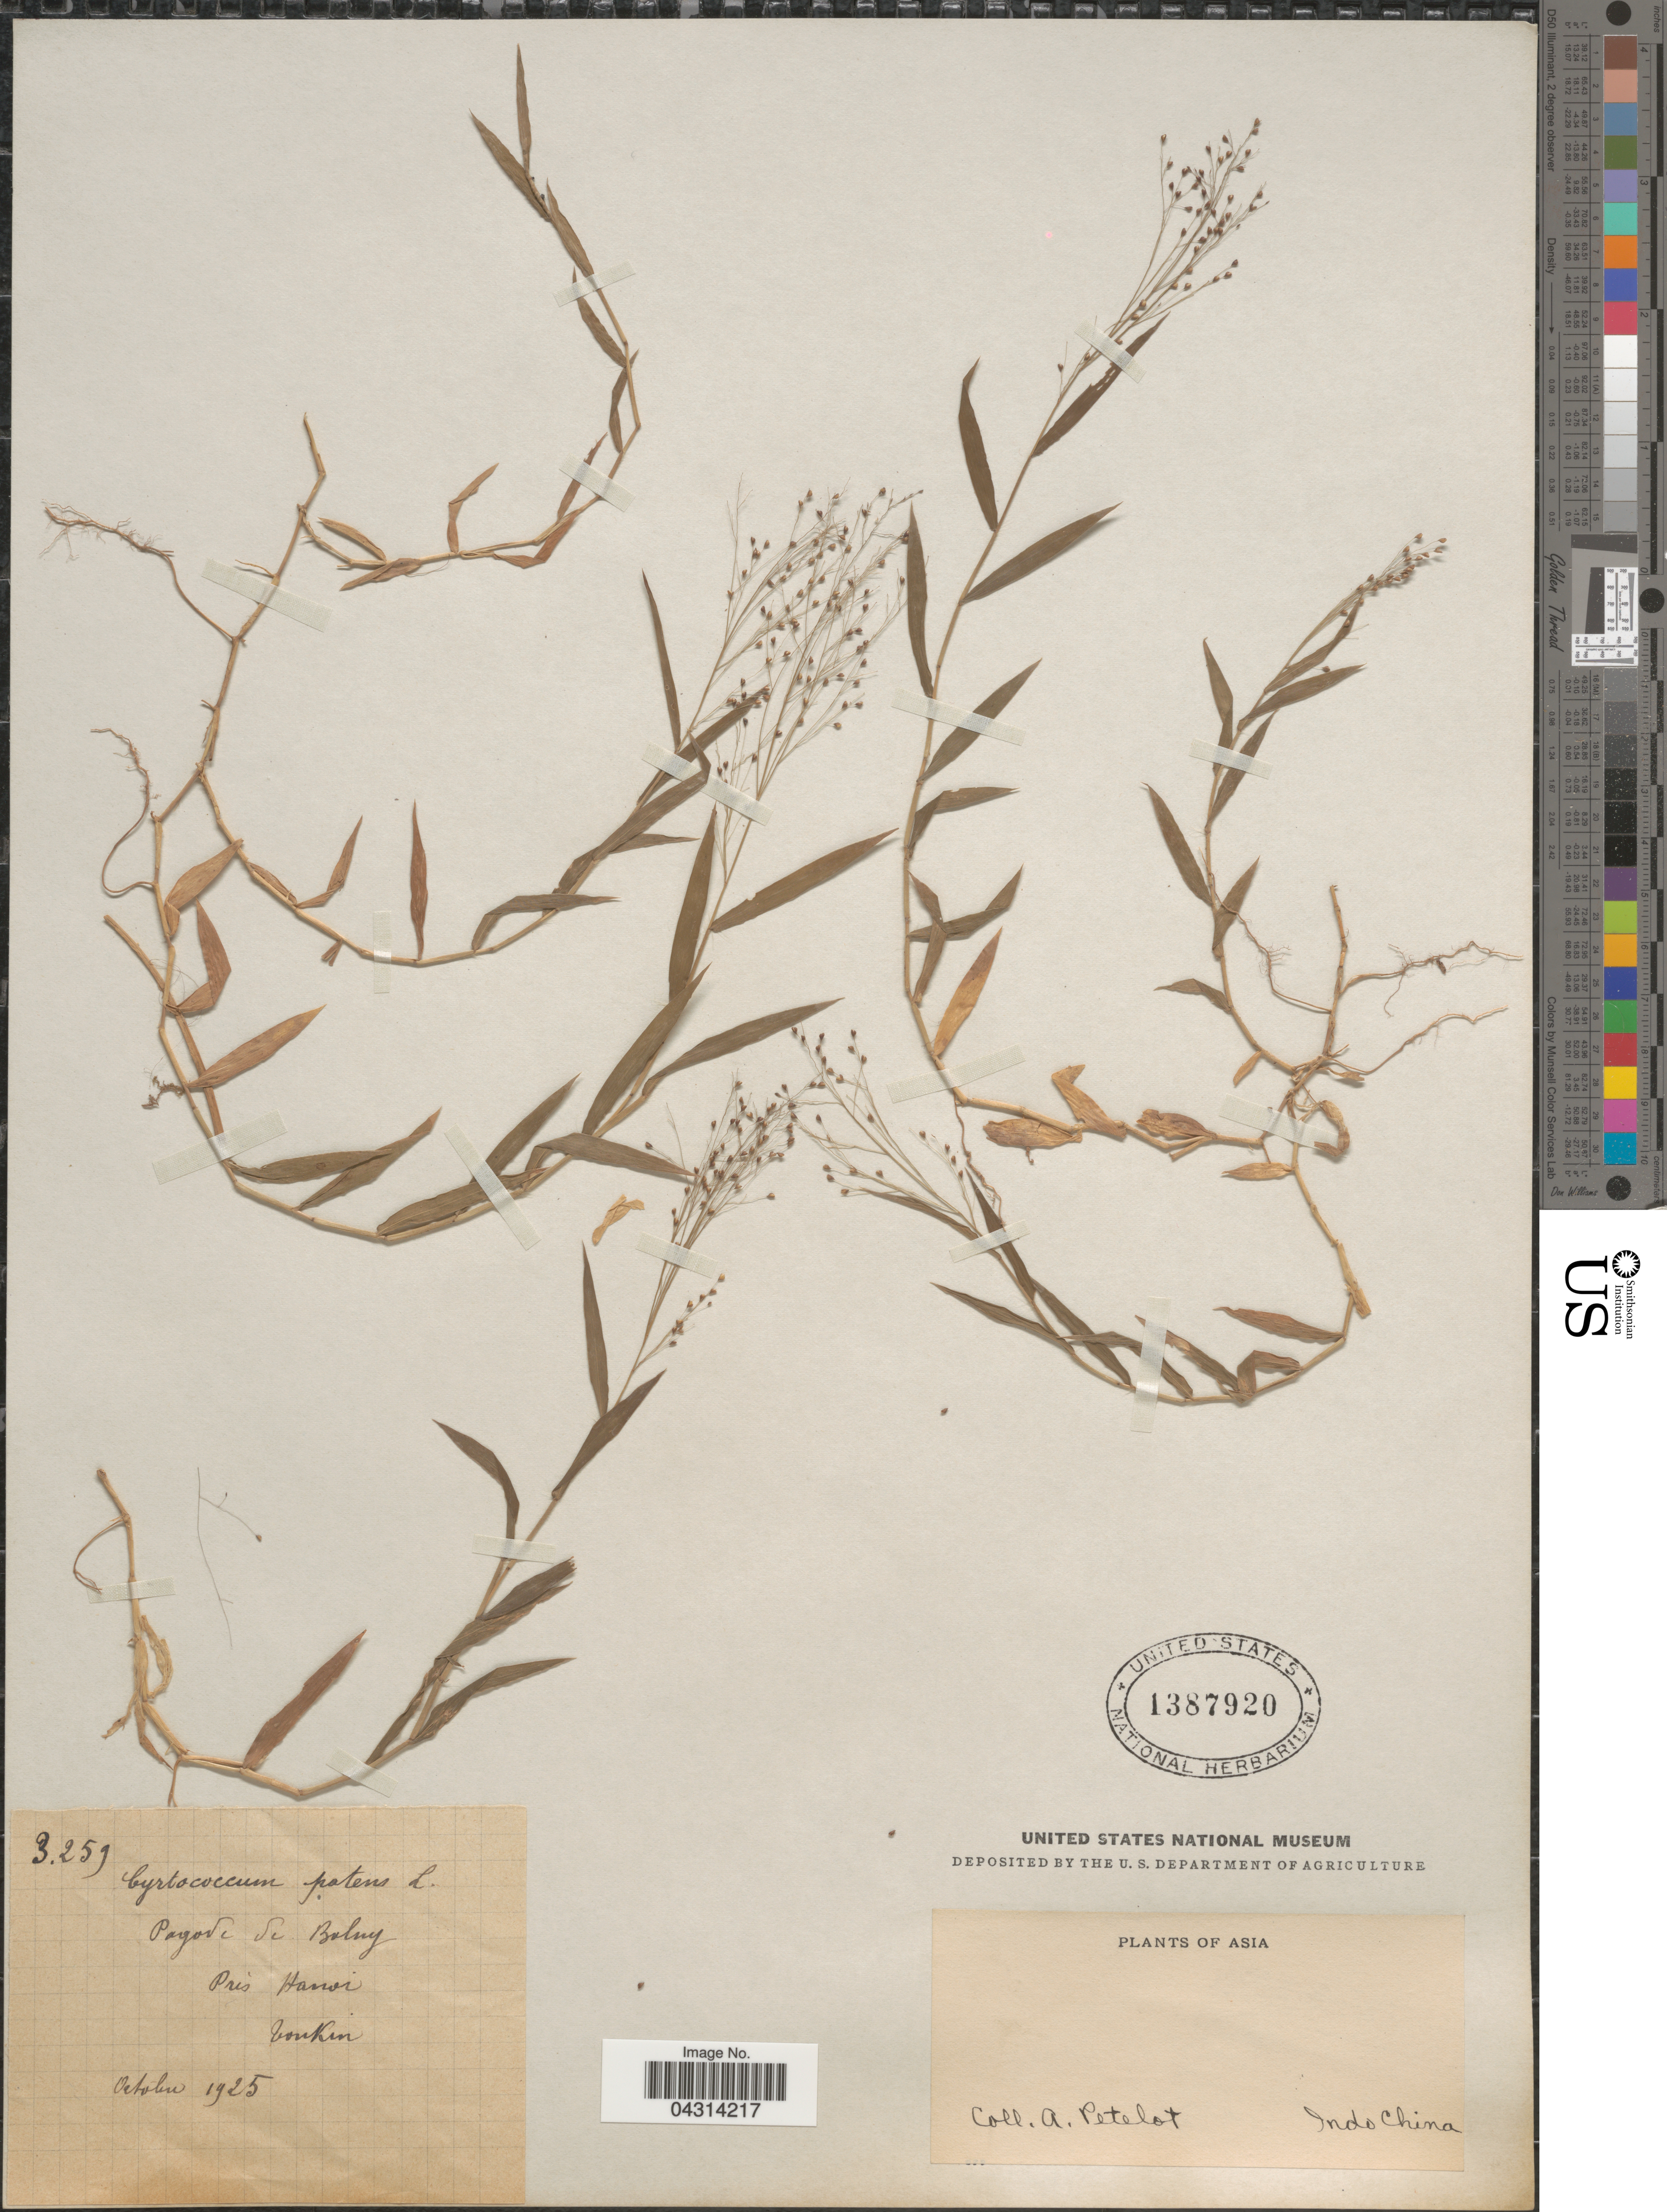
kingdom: Plantae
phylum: Tracheophyta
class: Liliopsida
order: Poales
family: Poaceae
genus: Cyrtococcum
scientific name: Cyrtococcum patens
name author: (L.) A. Camus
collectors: A. Petelot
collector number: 3259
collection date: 1925-10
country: Vietnam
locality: Asia. Indo China. Pagode de Balny. Près Hanoi. Tonkin.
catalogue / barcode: US 1387920